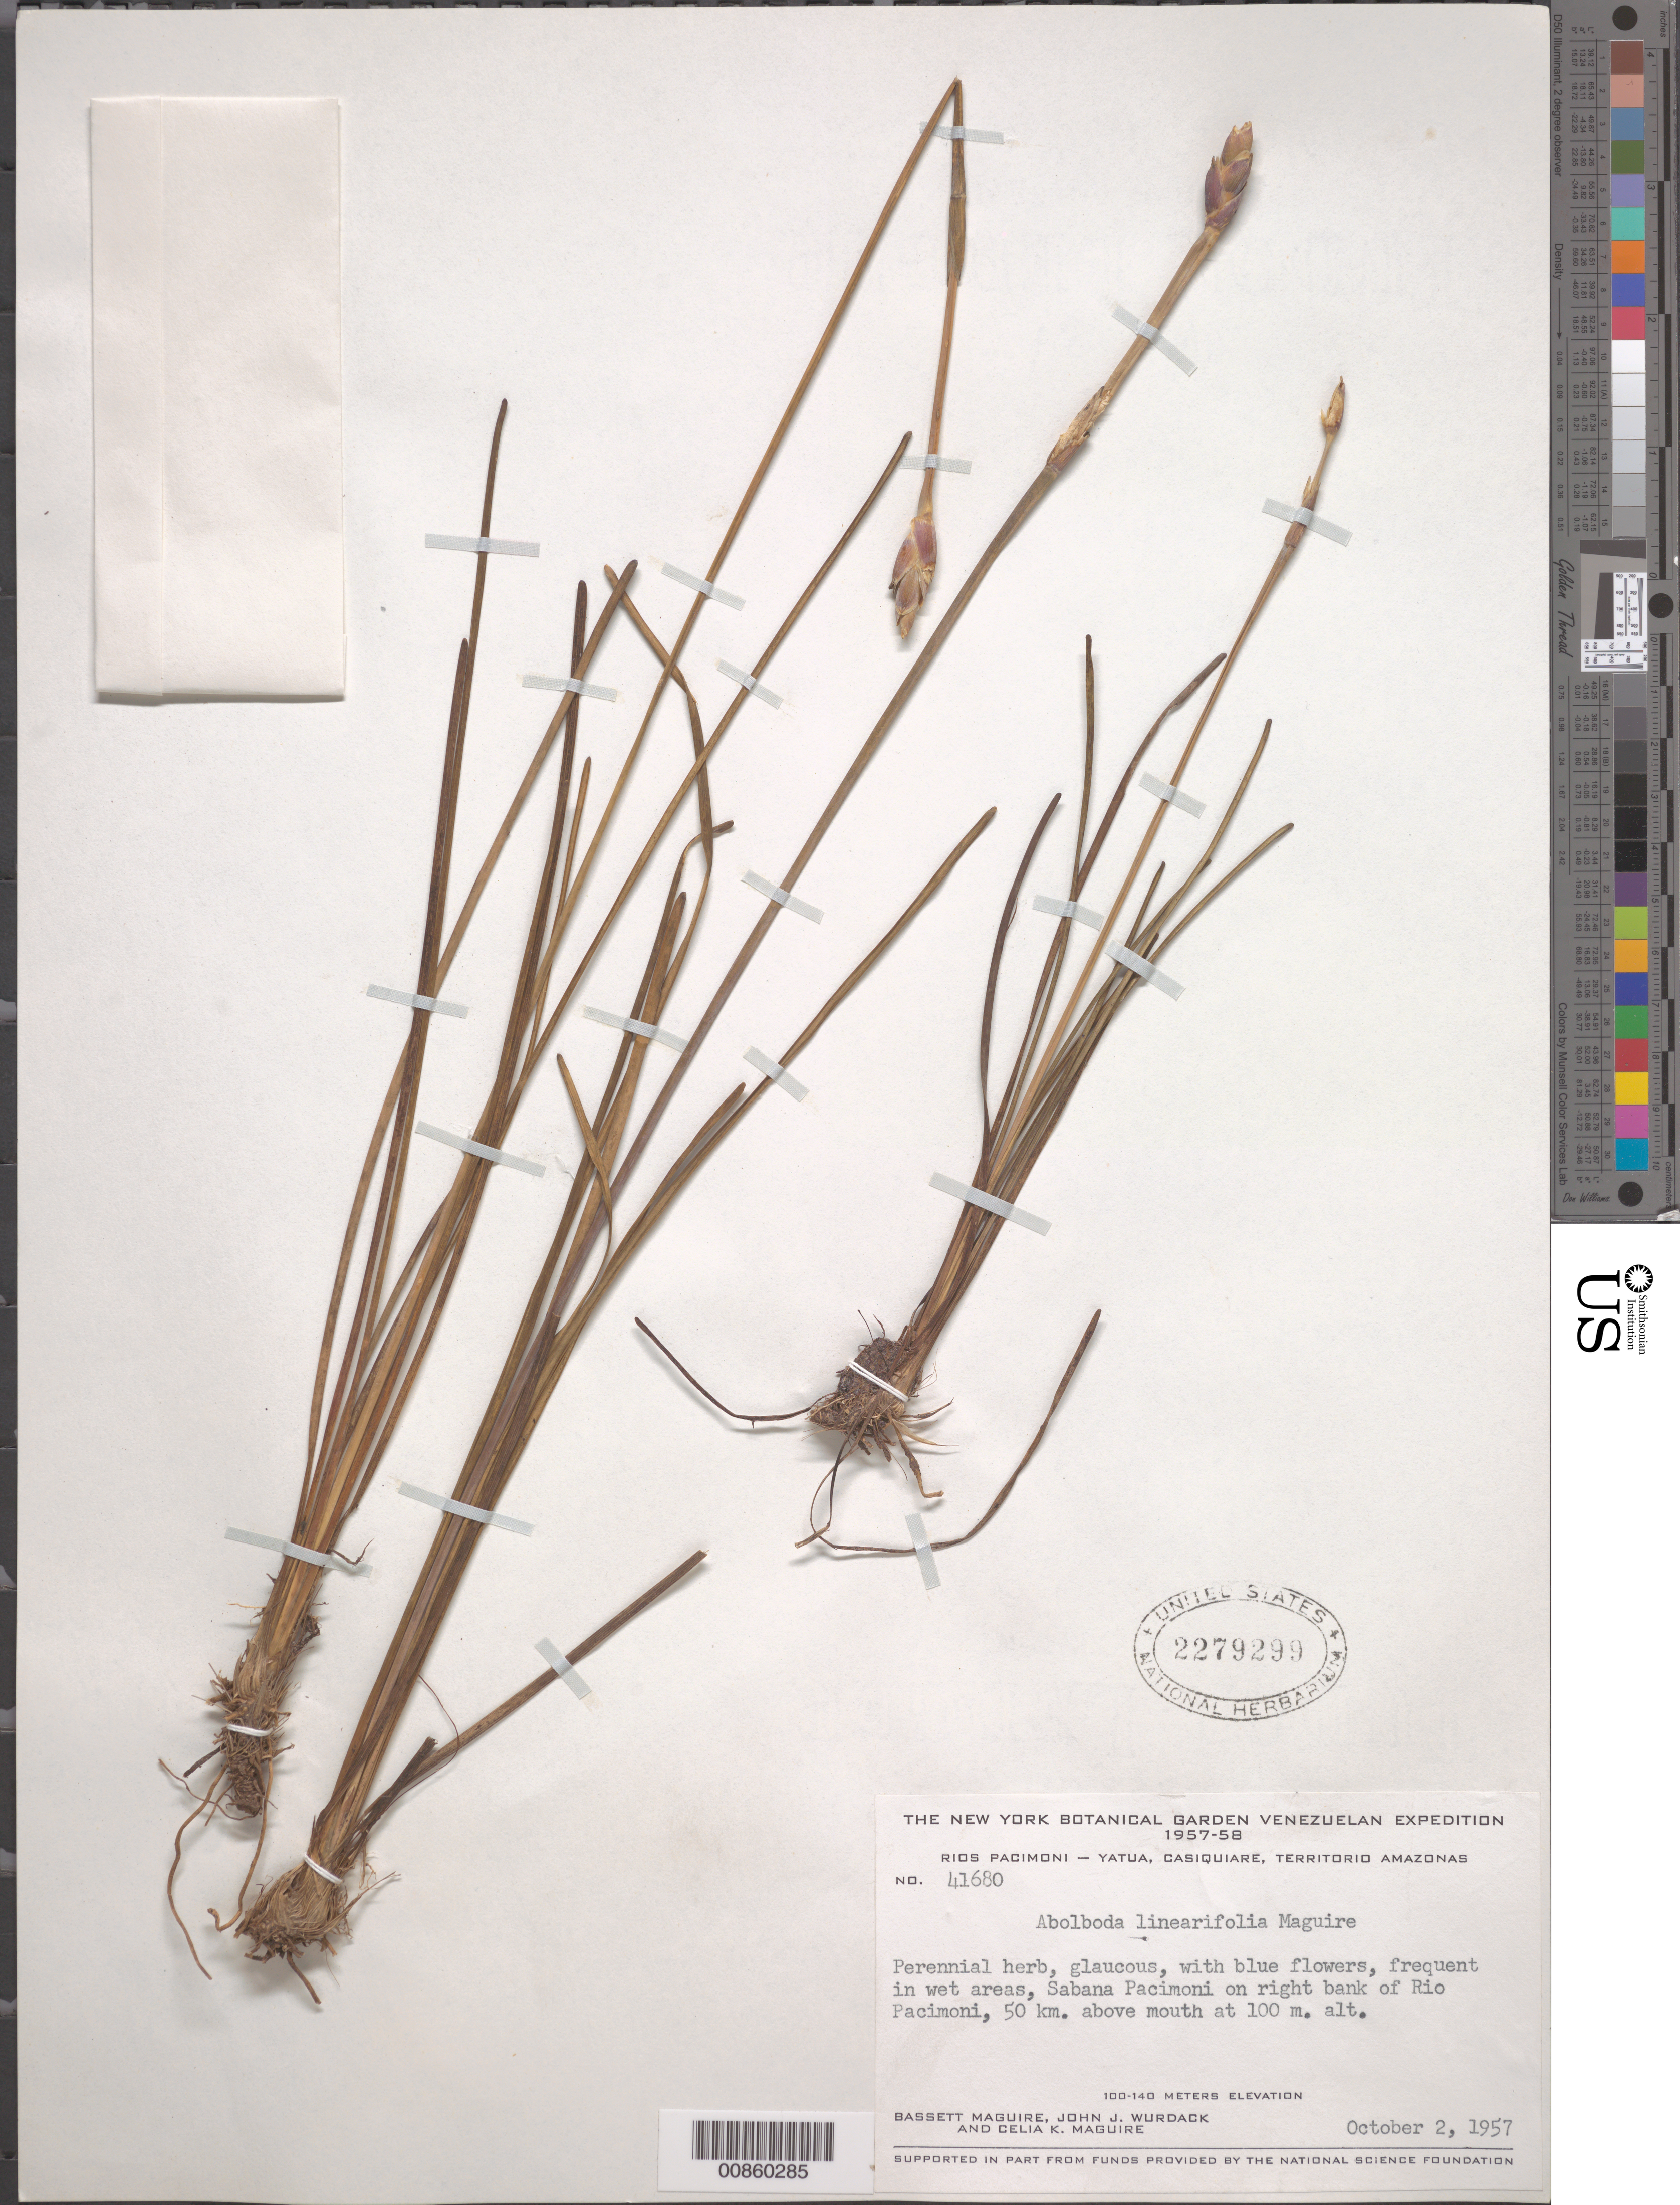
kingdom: Plantae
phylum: Tracheophyta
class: Liliopsida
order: Poales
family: Xyridaceae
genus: Abolboda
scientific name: Abolboda linearifolia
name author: Maguire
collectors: B. Maguire, J. J. Wurdack & C. K. Maguire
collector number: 41680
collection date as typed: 2-Oct-57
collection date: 1957-10-02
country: Venezuela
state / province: Amazonas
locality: Sabana Pacimoni, right back of Río Pacimoni, 50 km above mouth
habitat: Wet areas; savanna.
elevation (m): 100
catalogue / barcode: US 2279299